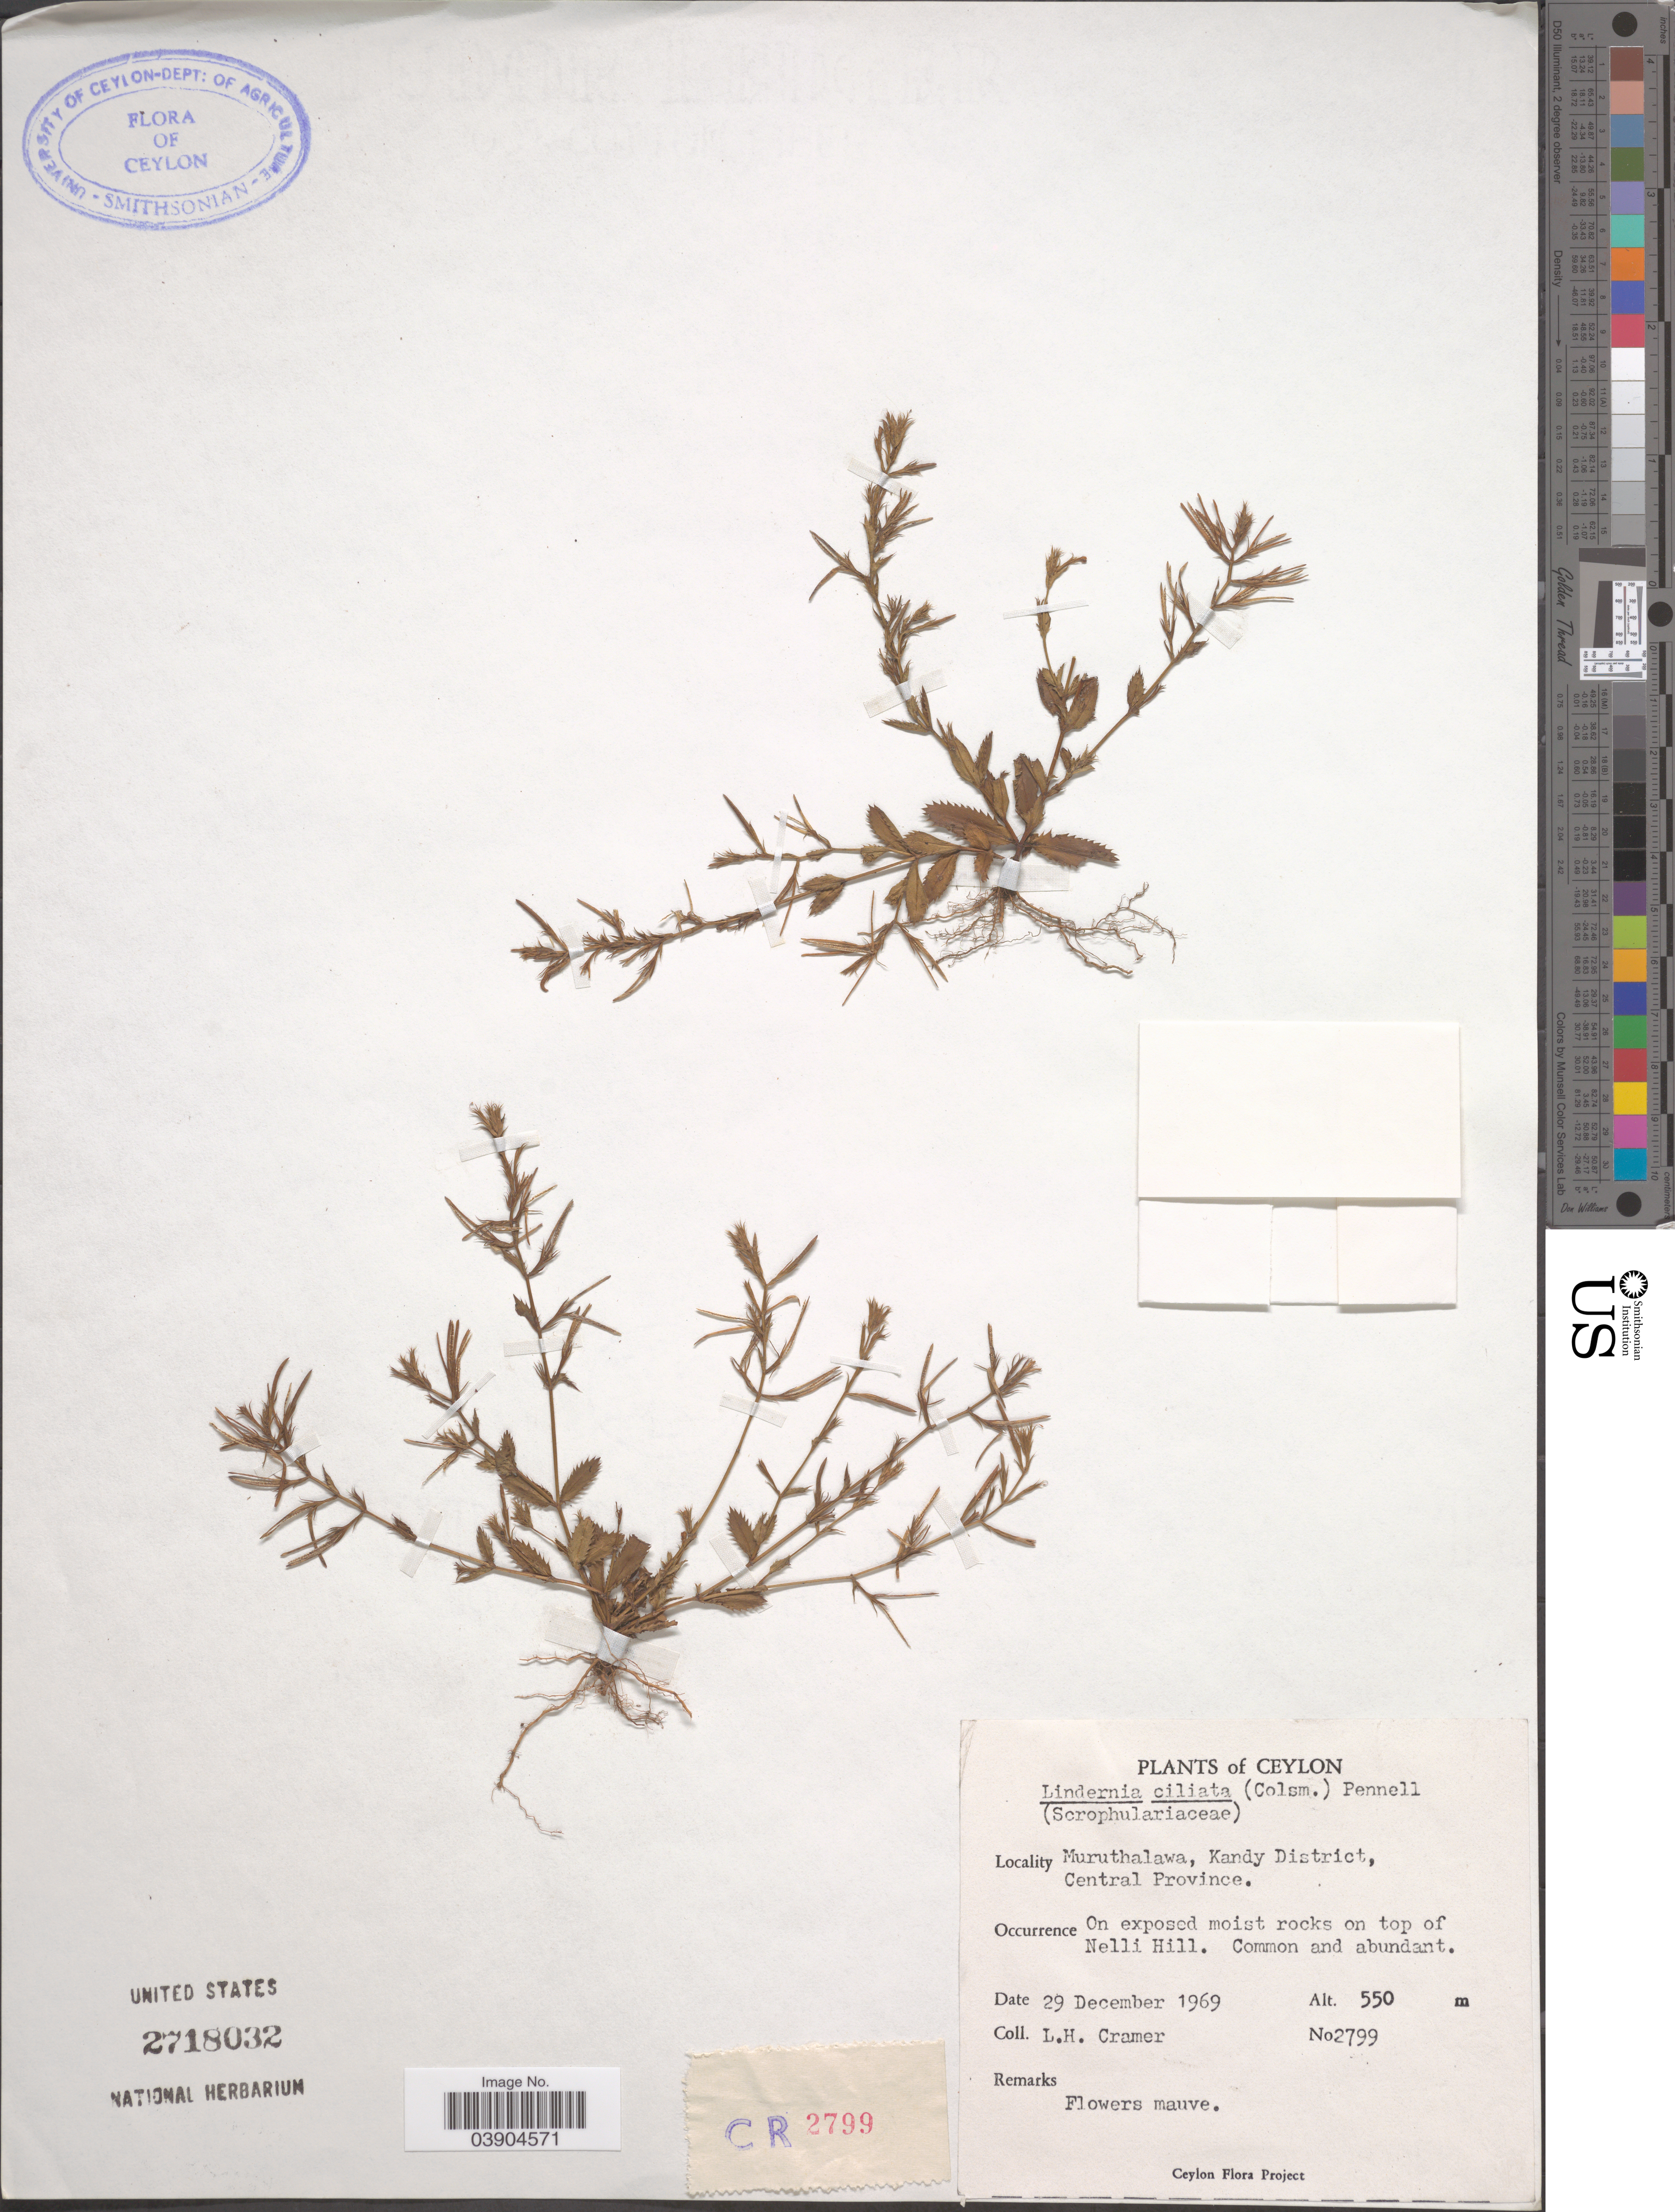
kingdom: Plantae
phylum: Tracheophyta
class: Magnoliopsida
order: Lamiales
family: Linderniaceae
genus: Lindernia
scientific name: Lindernia ciliata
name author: (Colsm.) Pennell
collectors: L. H. Cramer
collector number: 2799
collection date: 1969-12-29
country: Sri Lanka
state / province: Central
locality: Ceylon. Muruthalawa, Kandy District. On exposed moist rocks on top of Nelli Hill.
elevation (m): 550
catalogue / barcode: US 2718032